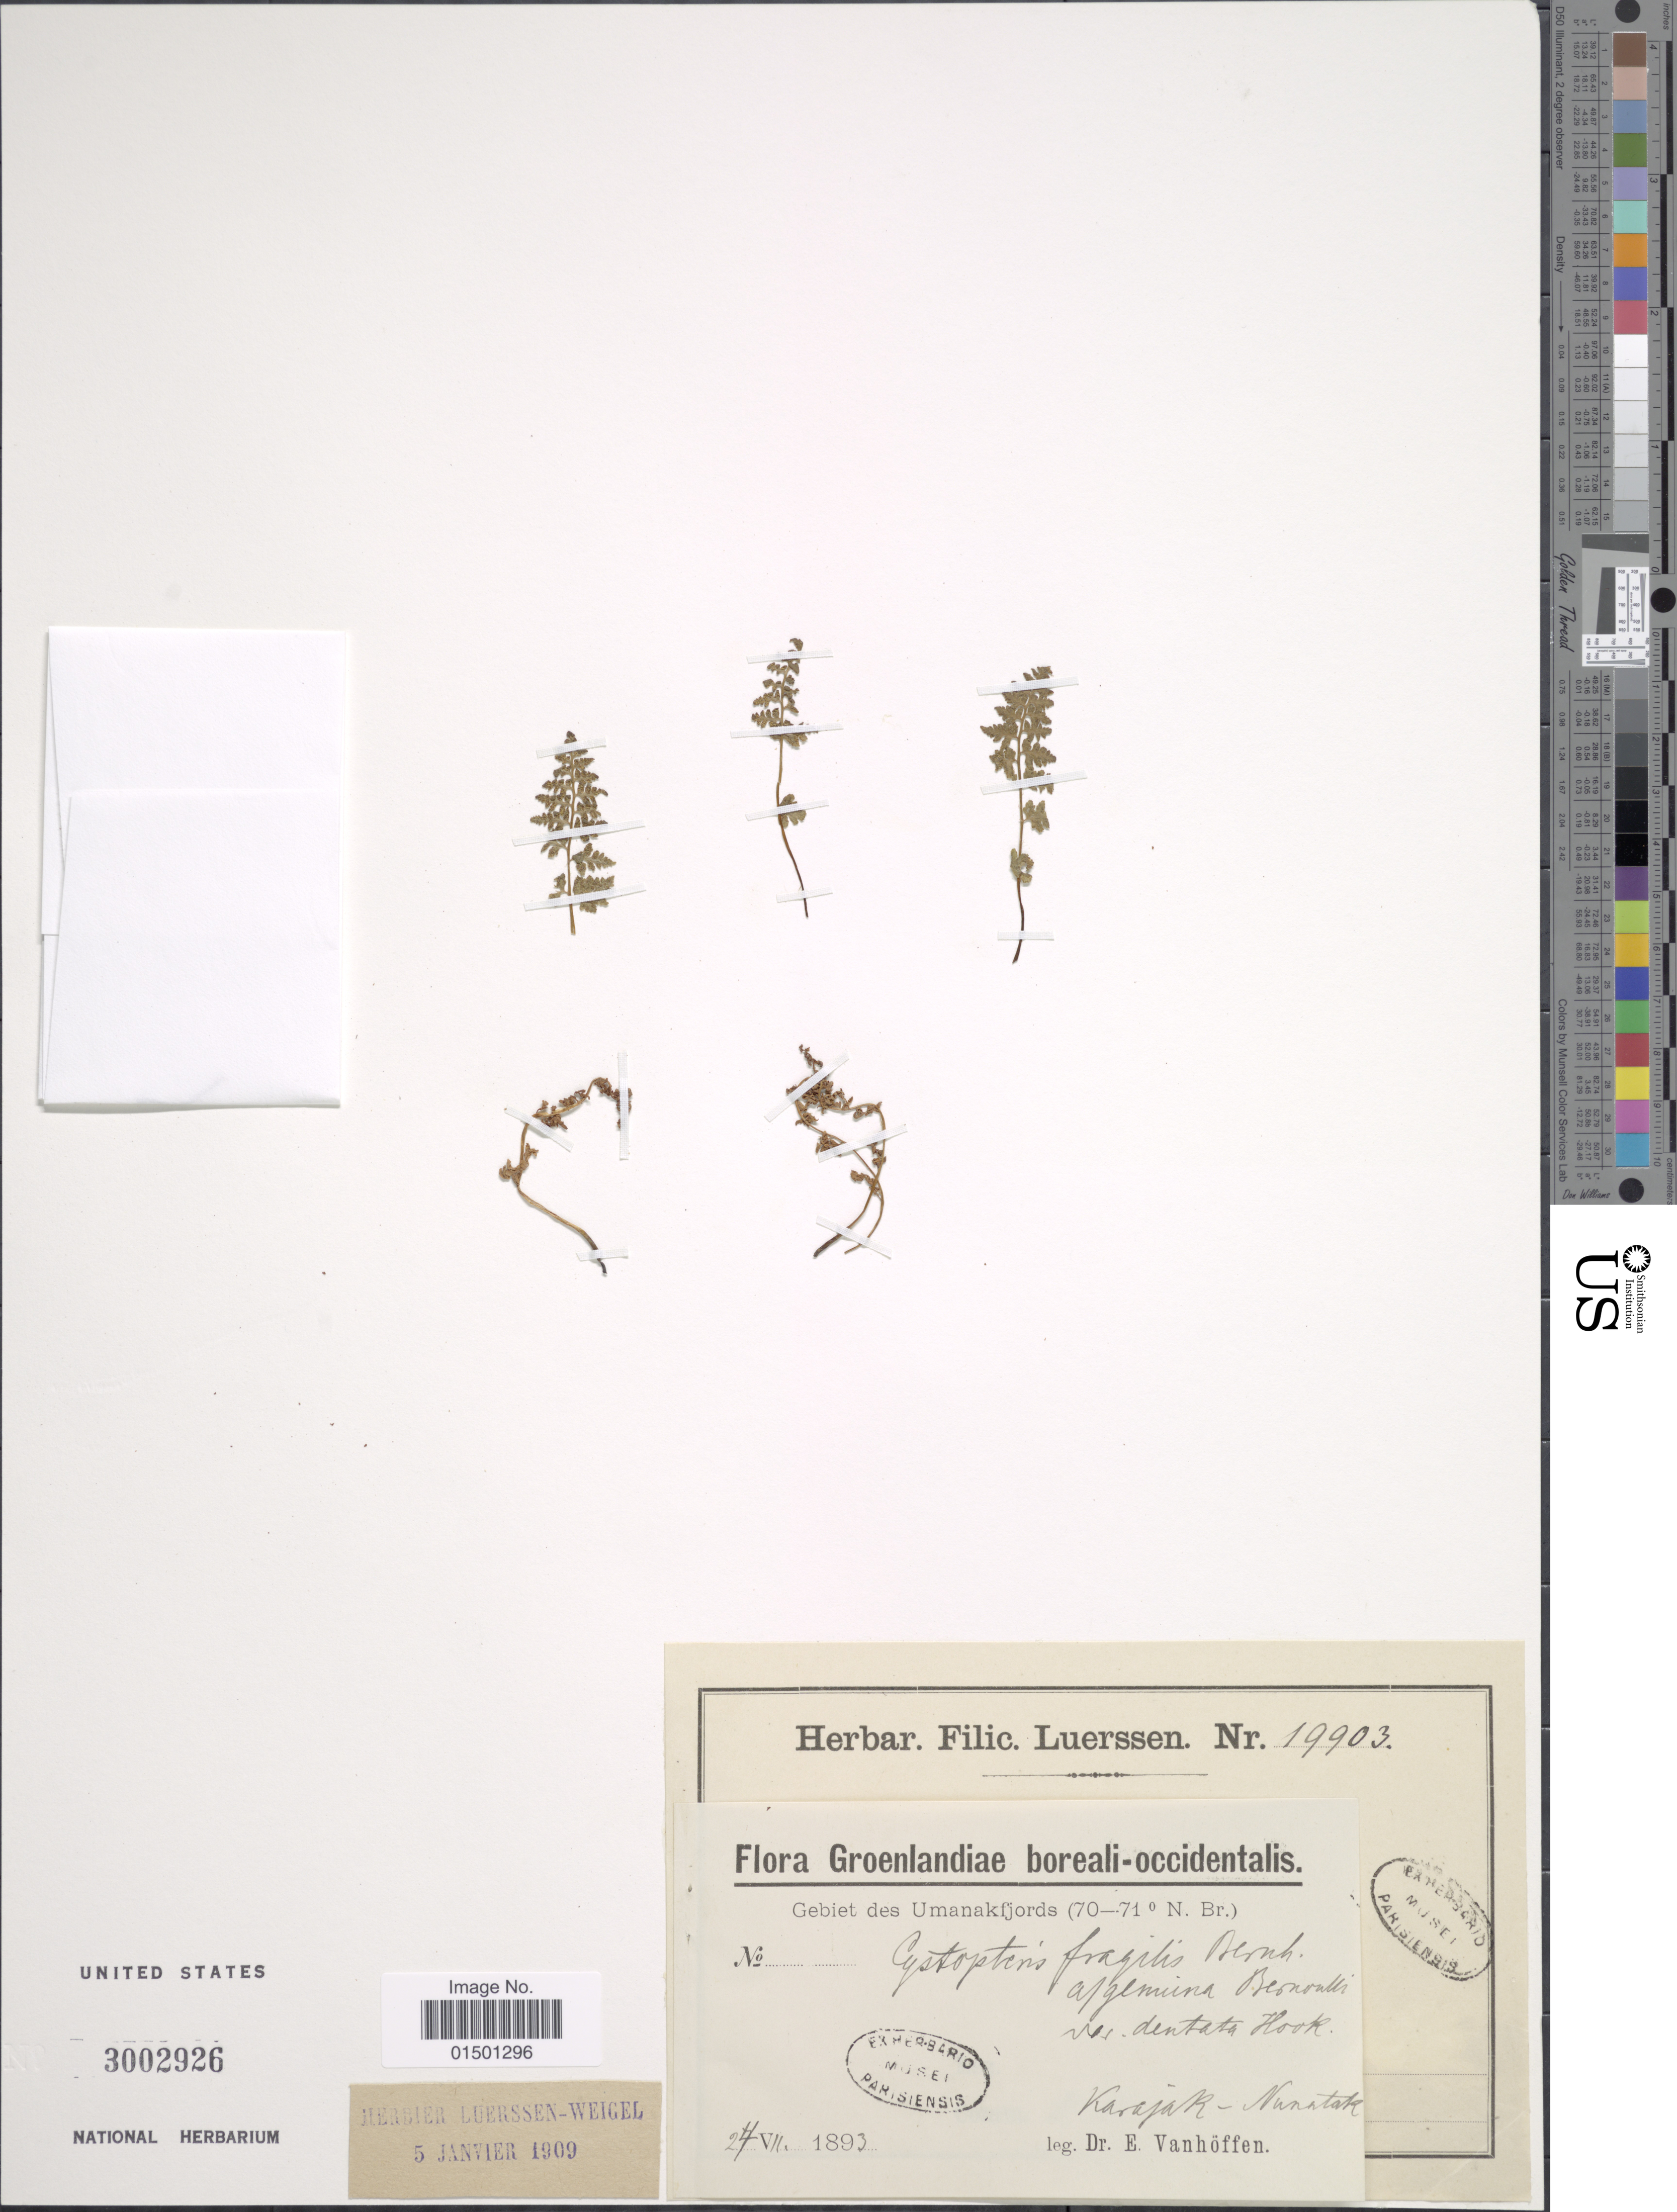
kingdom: Plantae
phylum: Tracheophyta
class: Polypodiopsida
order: Polypodiales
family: Cystopteridaceae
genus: Cystopteris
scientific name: Cystopteris fragilis var. dickieana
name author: B. Boivin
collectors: E. Vanhoffen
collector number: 19903?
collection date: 1893-07-24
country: Greenland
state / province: Avannaata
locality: Karajak- Nunatak.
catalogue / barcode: US 3002926